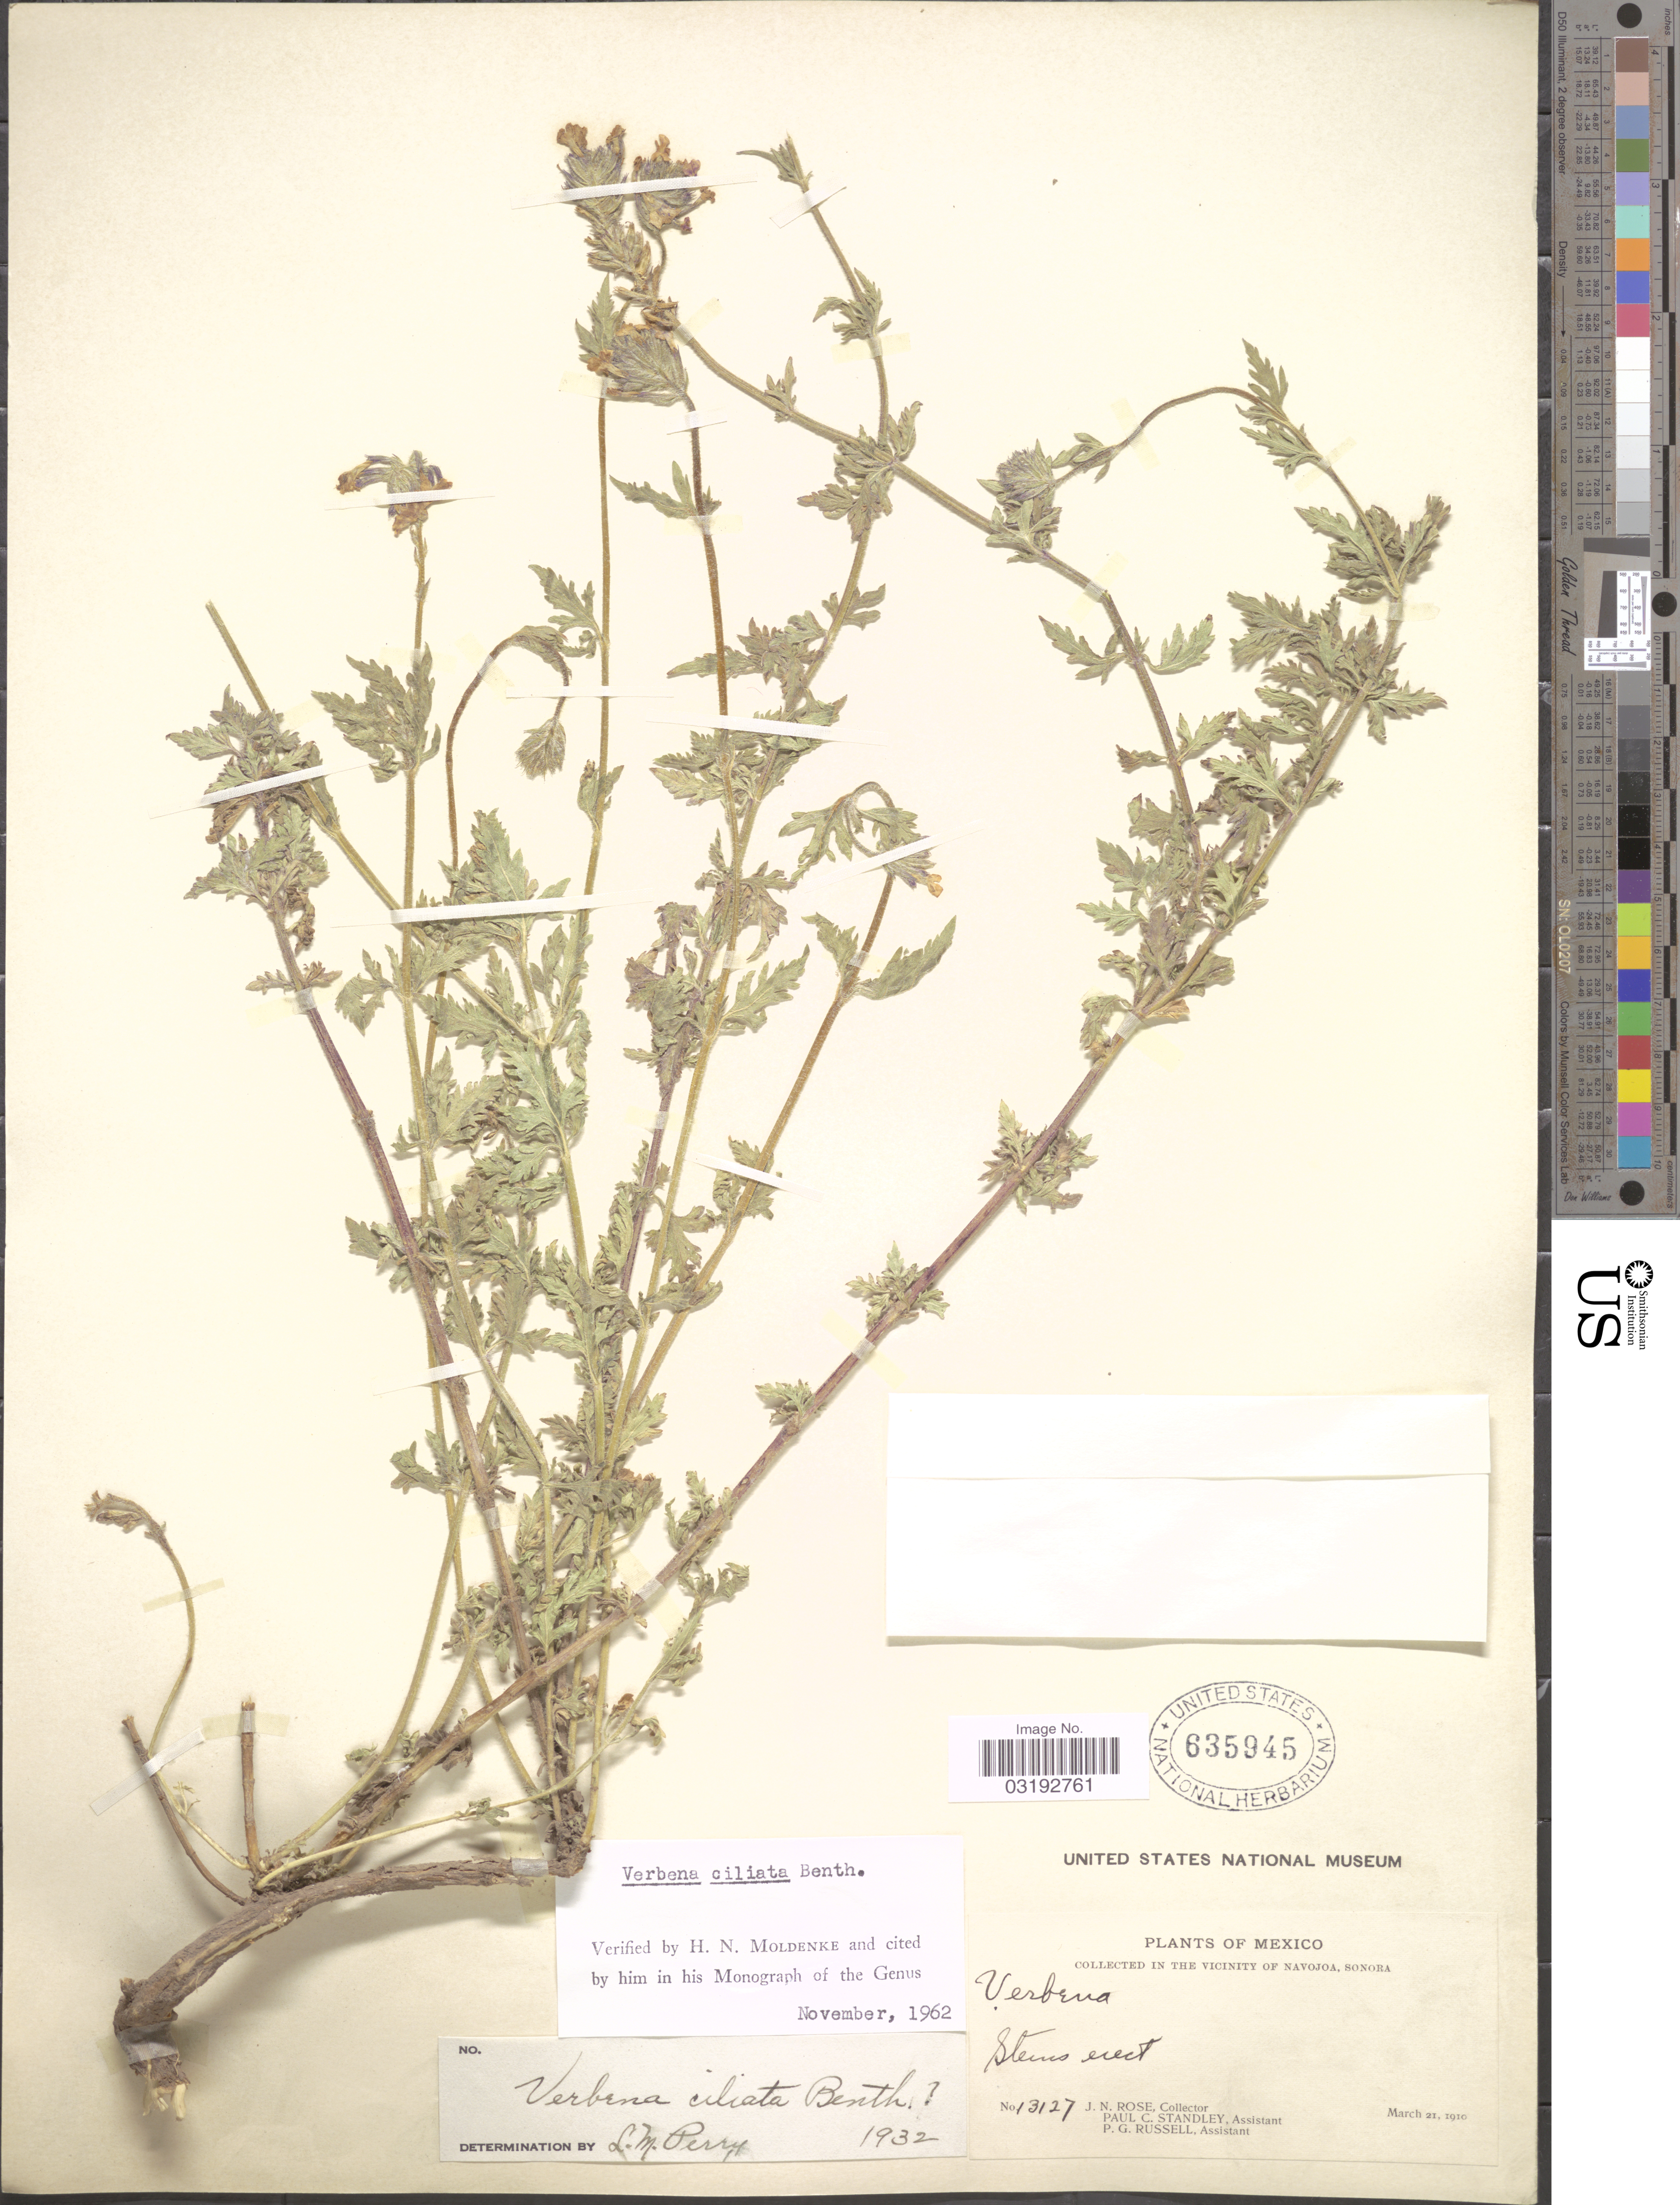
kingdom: Plantae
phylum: Tracheophyta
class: Magnoliopsida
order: Lamiales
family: Verbenaceae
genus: Verbena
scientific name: Verbena ciliata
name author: Benth.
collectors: J. N. Rose, P. C. Standley & P. G. Russell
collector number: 13127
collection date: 1910-03-21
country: Mexico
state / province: Sonora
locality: In the vicinity of Navojoa.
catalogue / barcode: US 635945